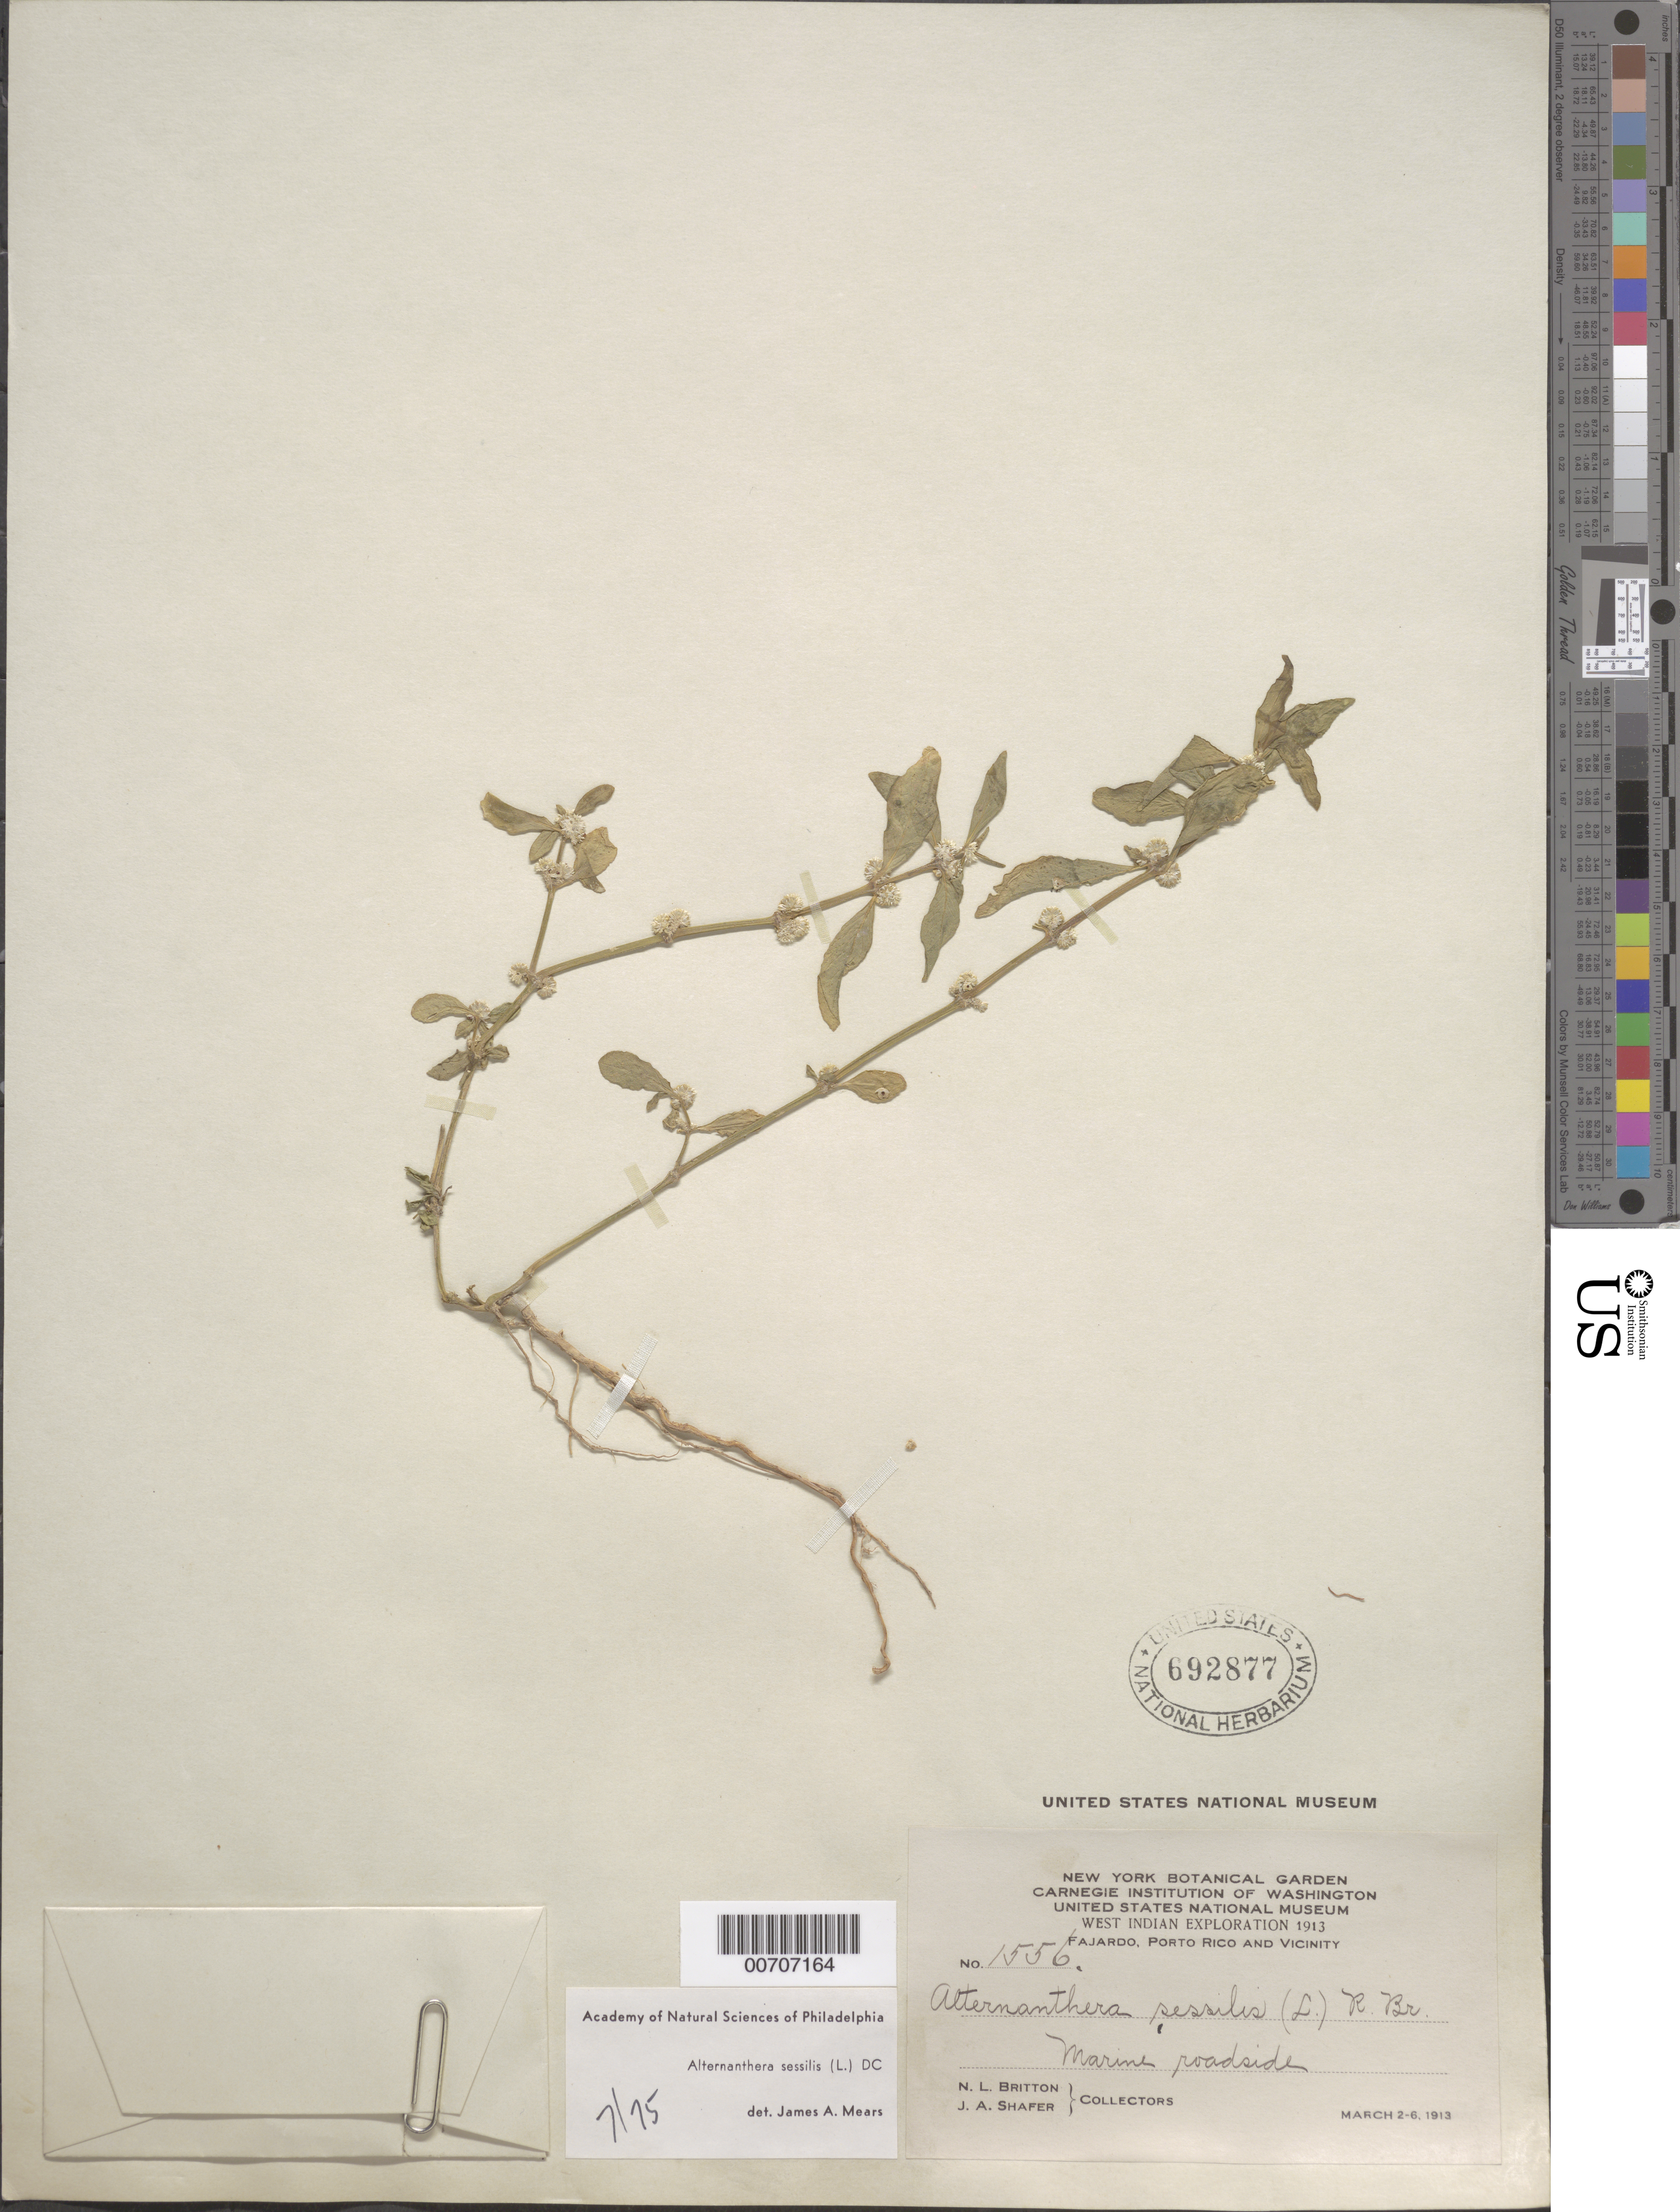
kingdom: Plantae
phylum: Tracheophyta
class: Magnoliopsida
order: Caryophyllales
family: Amaranthaceae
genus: Alternanthera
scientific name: Alternanthera sessilis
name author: (L.) DC.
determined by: Mears, J. A., (PH), Academy of Natural Sciences of Philadelphia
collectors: N. Britton & J. A. Shafer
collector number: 1556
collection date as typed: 02 Mar 1913 to 06 Mar 1913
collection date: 1913-03-02/1913-03-06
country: Puerto Rico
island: Greater Antilles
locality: Fajardo, vic of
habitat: Marine roadside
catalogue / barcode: US 692877